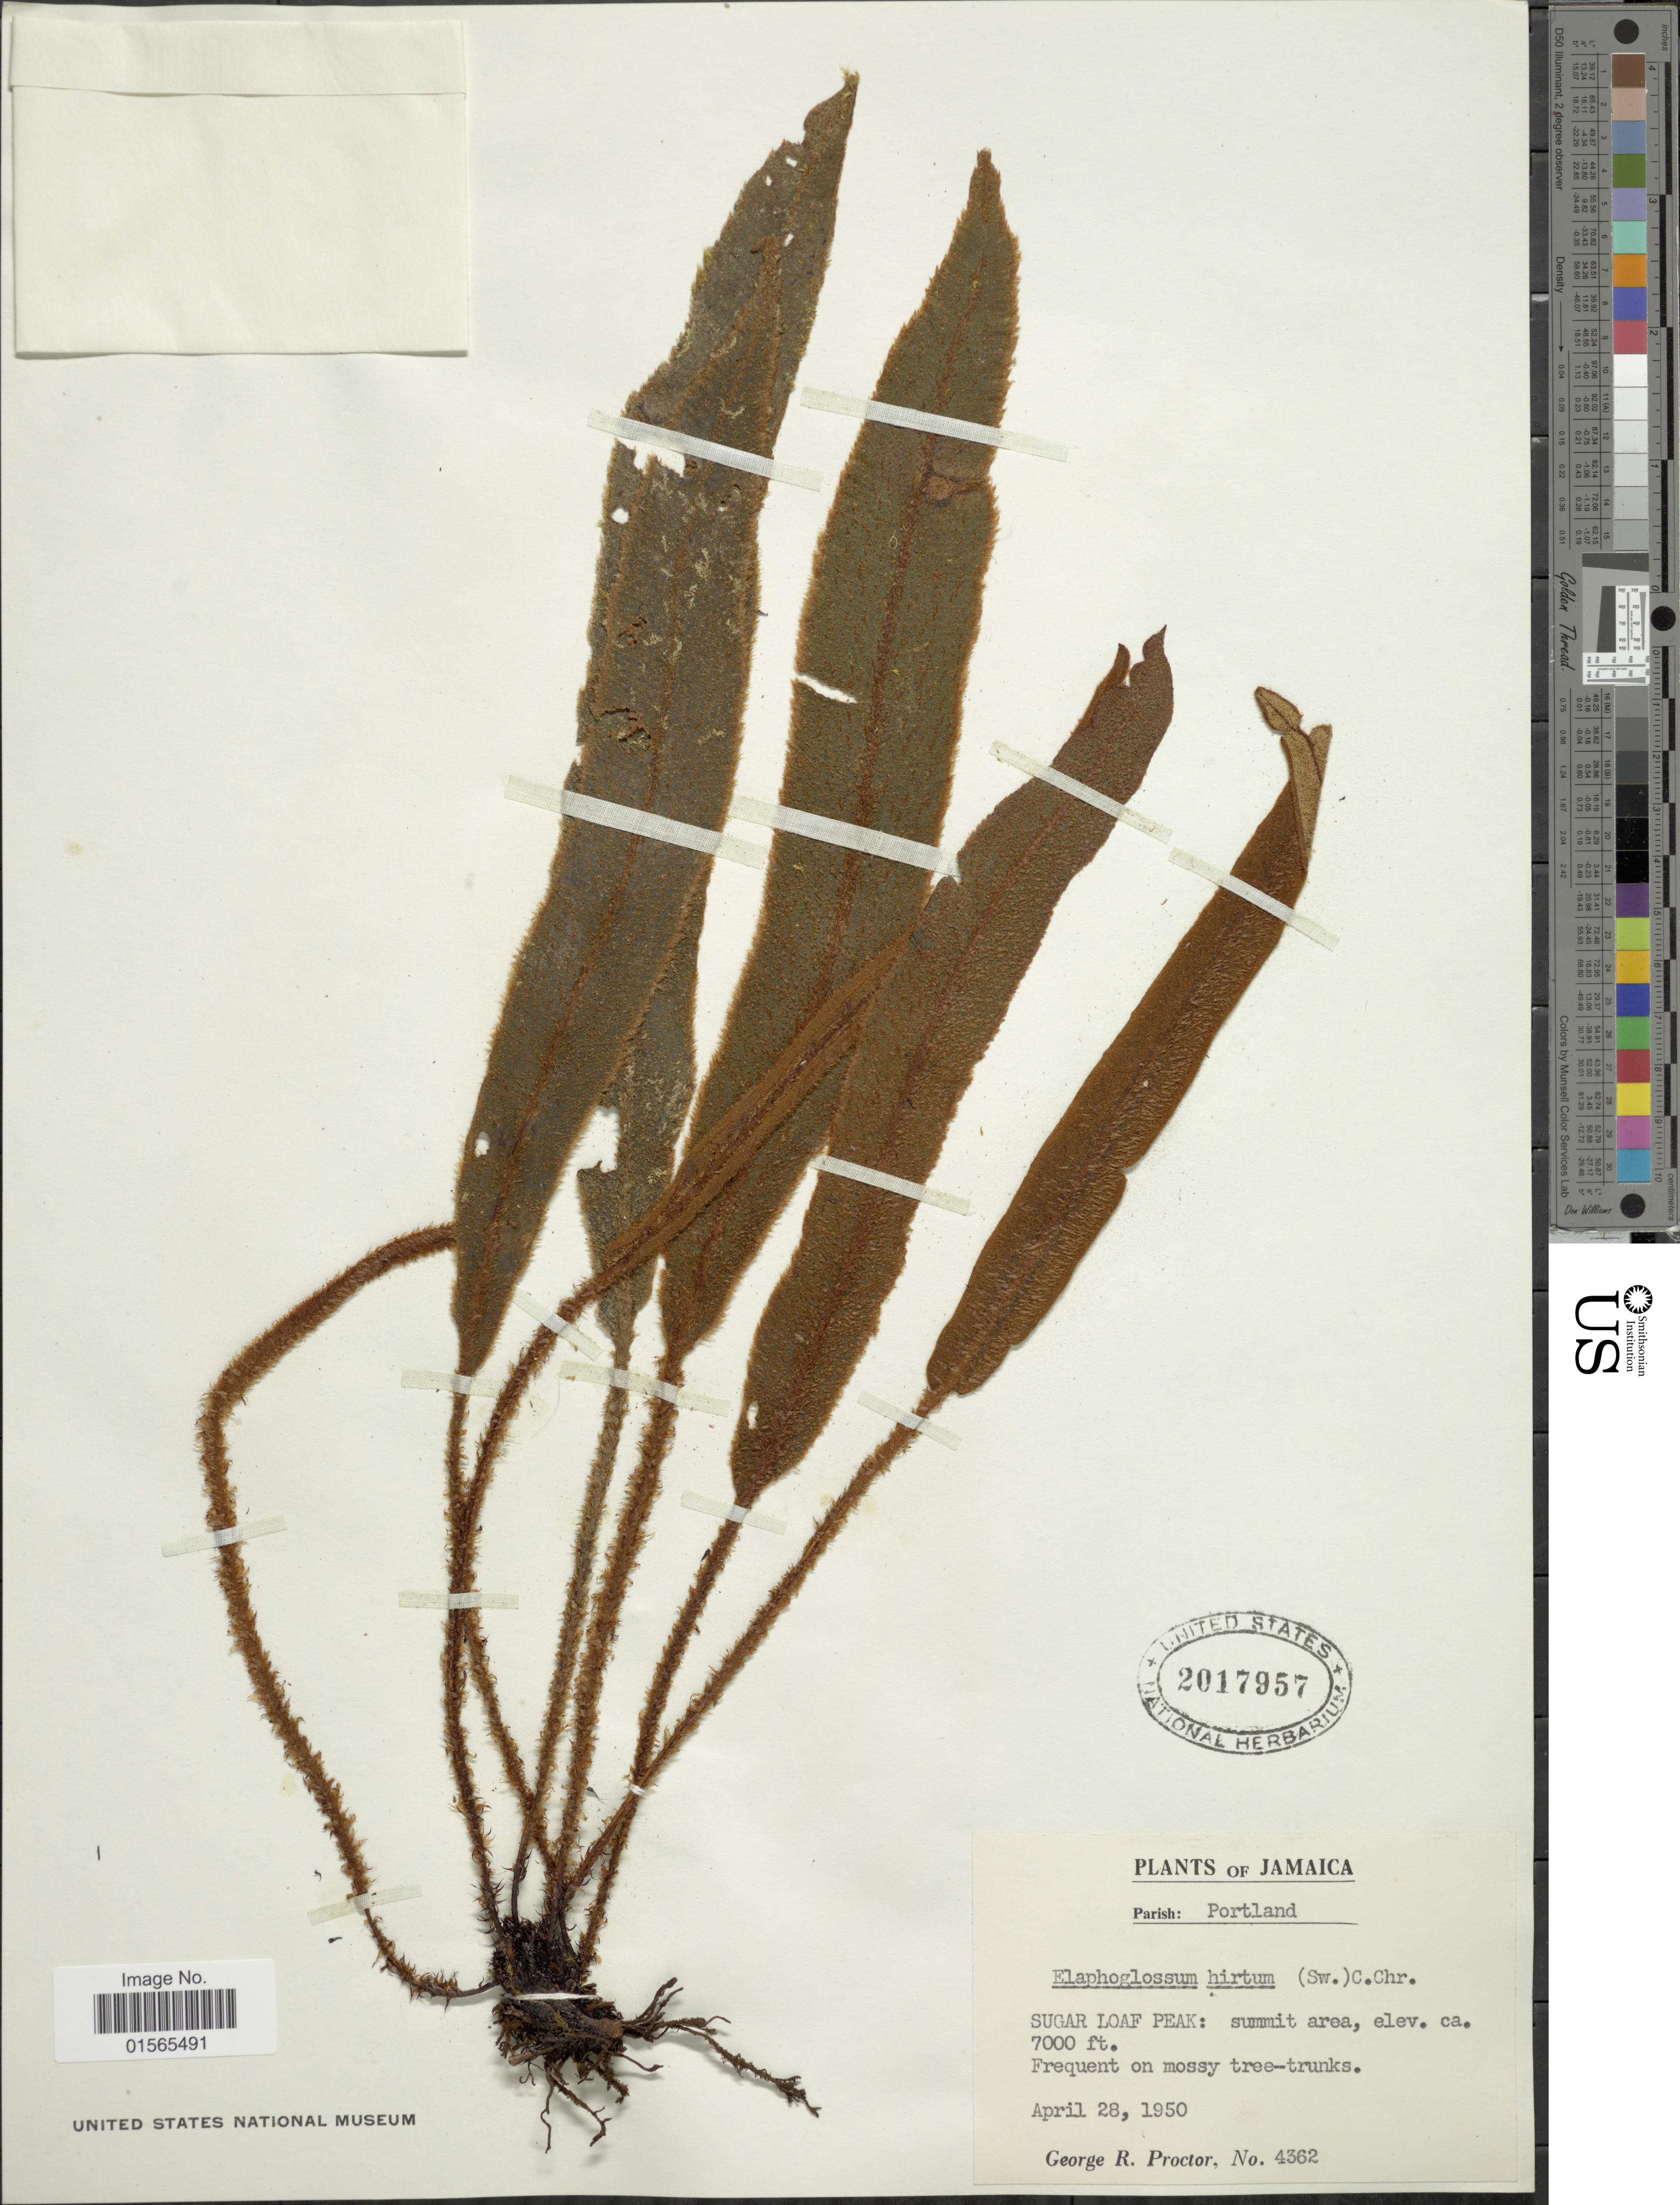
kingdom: Plantae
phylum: Tracheophyta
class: Polypodiopsida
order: Polypodiales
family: Dryopteridaceae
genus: Elaphoglossum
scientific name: Elaphoglossum hirtum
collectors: G. R. Proctor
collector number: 4362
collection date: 1950-04-28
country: Jamaica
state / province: Portland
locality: Sugar Loaf Peak: summit area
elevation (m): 2134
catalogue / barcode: US 2017957